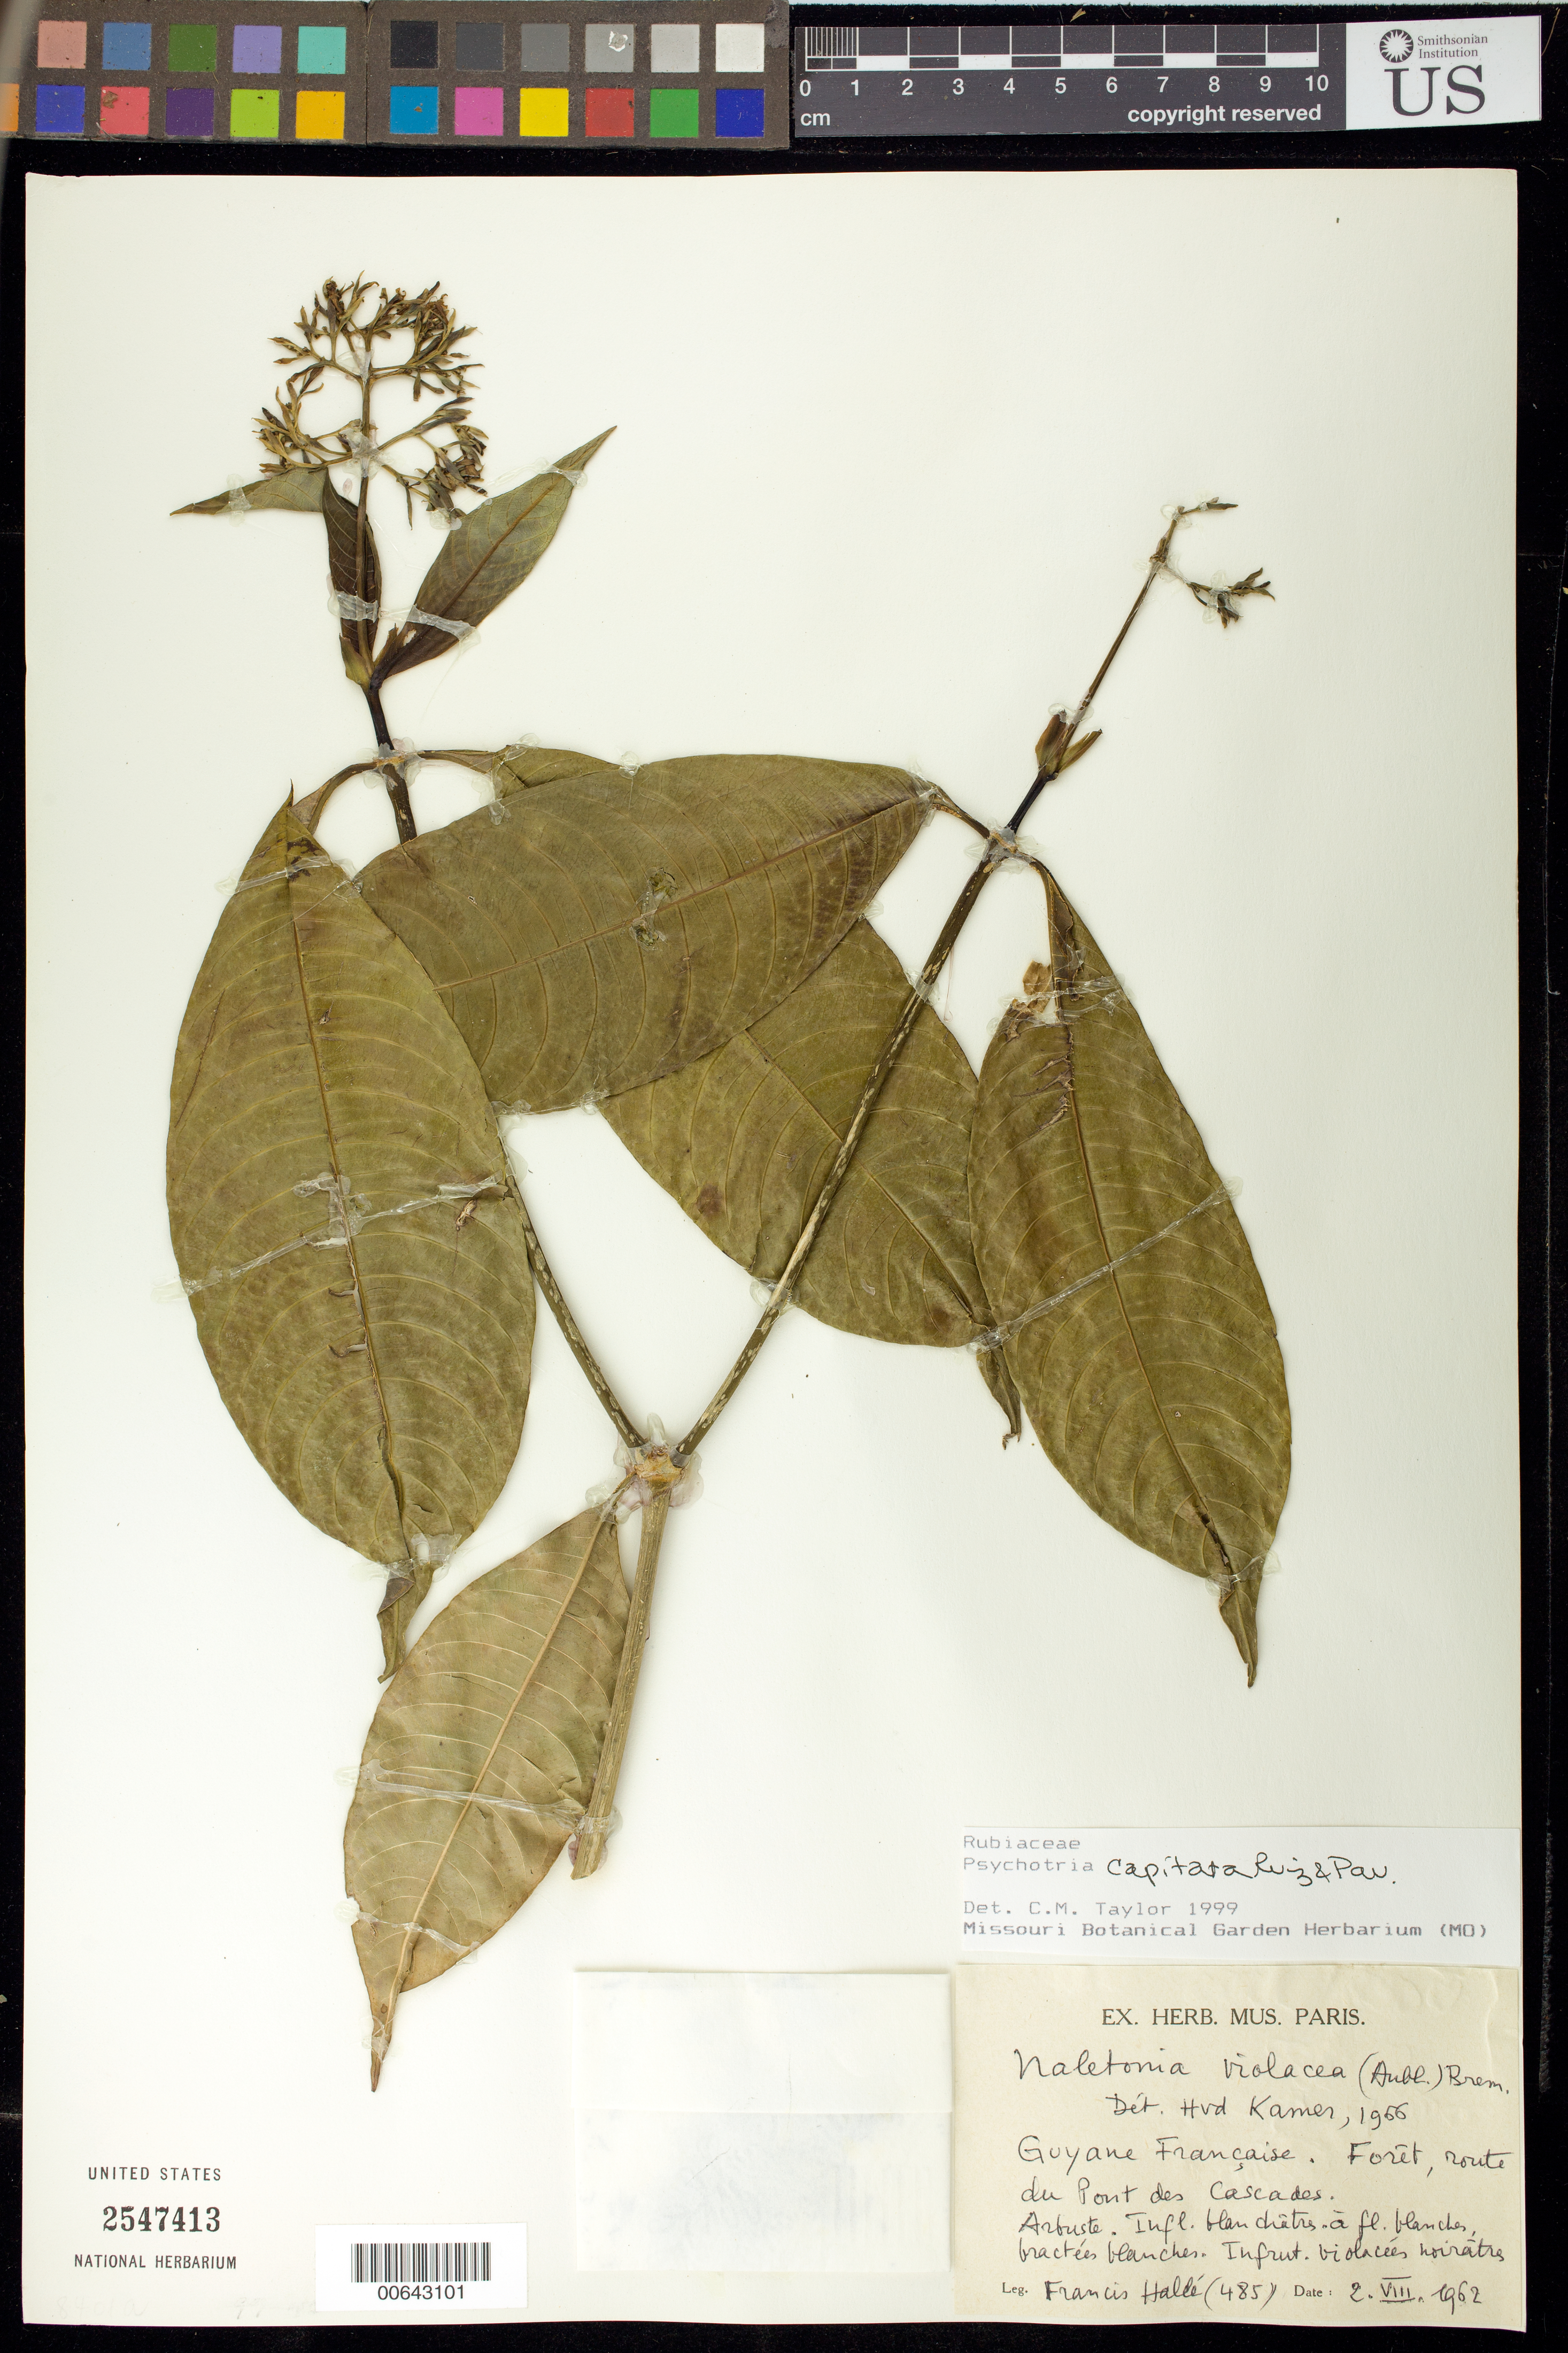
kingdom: Plantae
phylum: Tracheophyta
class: Magnoliopsida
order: Gentianales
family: Rubiaceae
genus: Palicourea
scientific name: Palicourea violacea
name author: (Aubl.) A. Rich.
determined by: Kirkbride, J. H., Jr.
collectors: F. Hallé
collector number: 485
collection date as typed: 2-Jul-62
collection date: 1962-07-02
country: French Guiana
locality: Pont des Cascades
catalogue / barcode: US 2547413